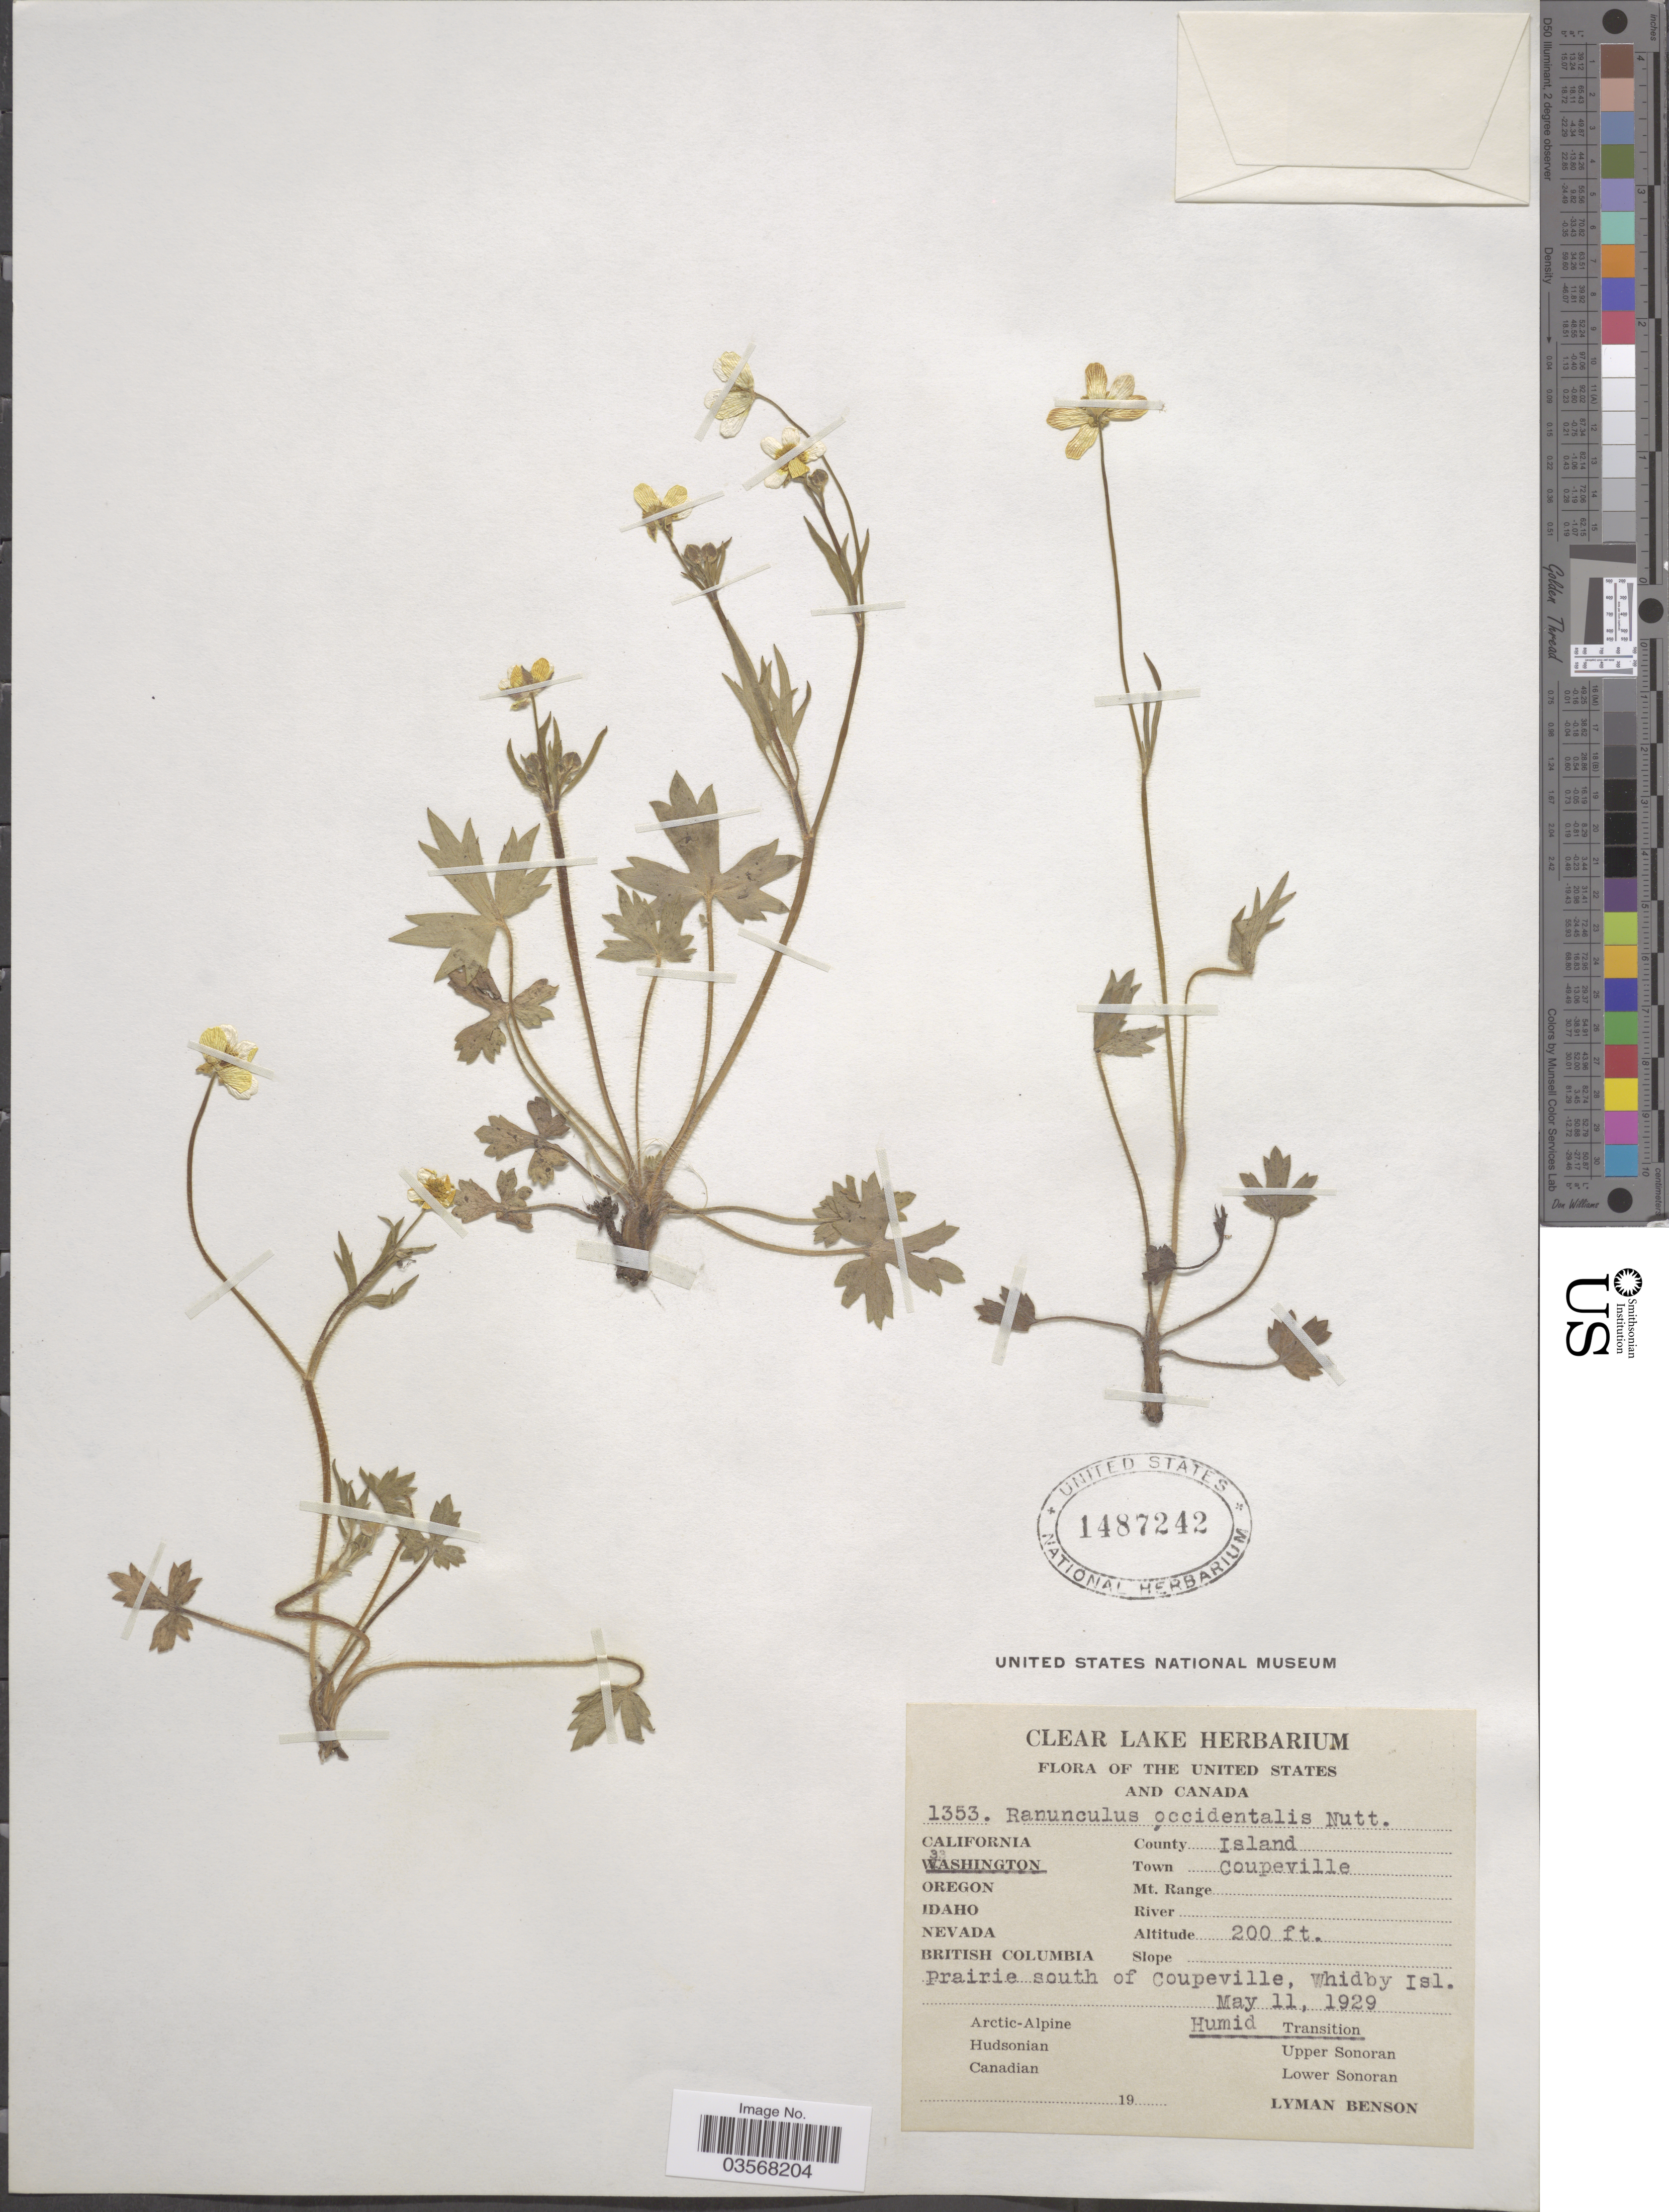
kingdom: Plantae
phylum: Tracheophyta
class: Magnoliopsida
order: Ranunculales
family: Ranunculaceae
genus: Ranunculus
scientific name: Ranunculus occidentalis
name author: Nutt.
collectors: L. D. Benson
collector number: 1353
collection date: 1929-05-11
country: United States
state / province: Washington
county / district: Island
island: Whidbey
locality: County Island. Town Coupeville. Prairie south of Coupeville, Whidby Isl.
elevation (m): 61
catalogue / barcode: US 1487242